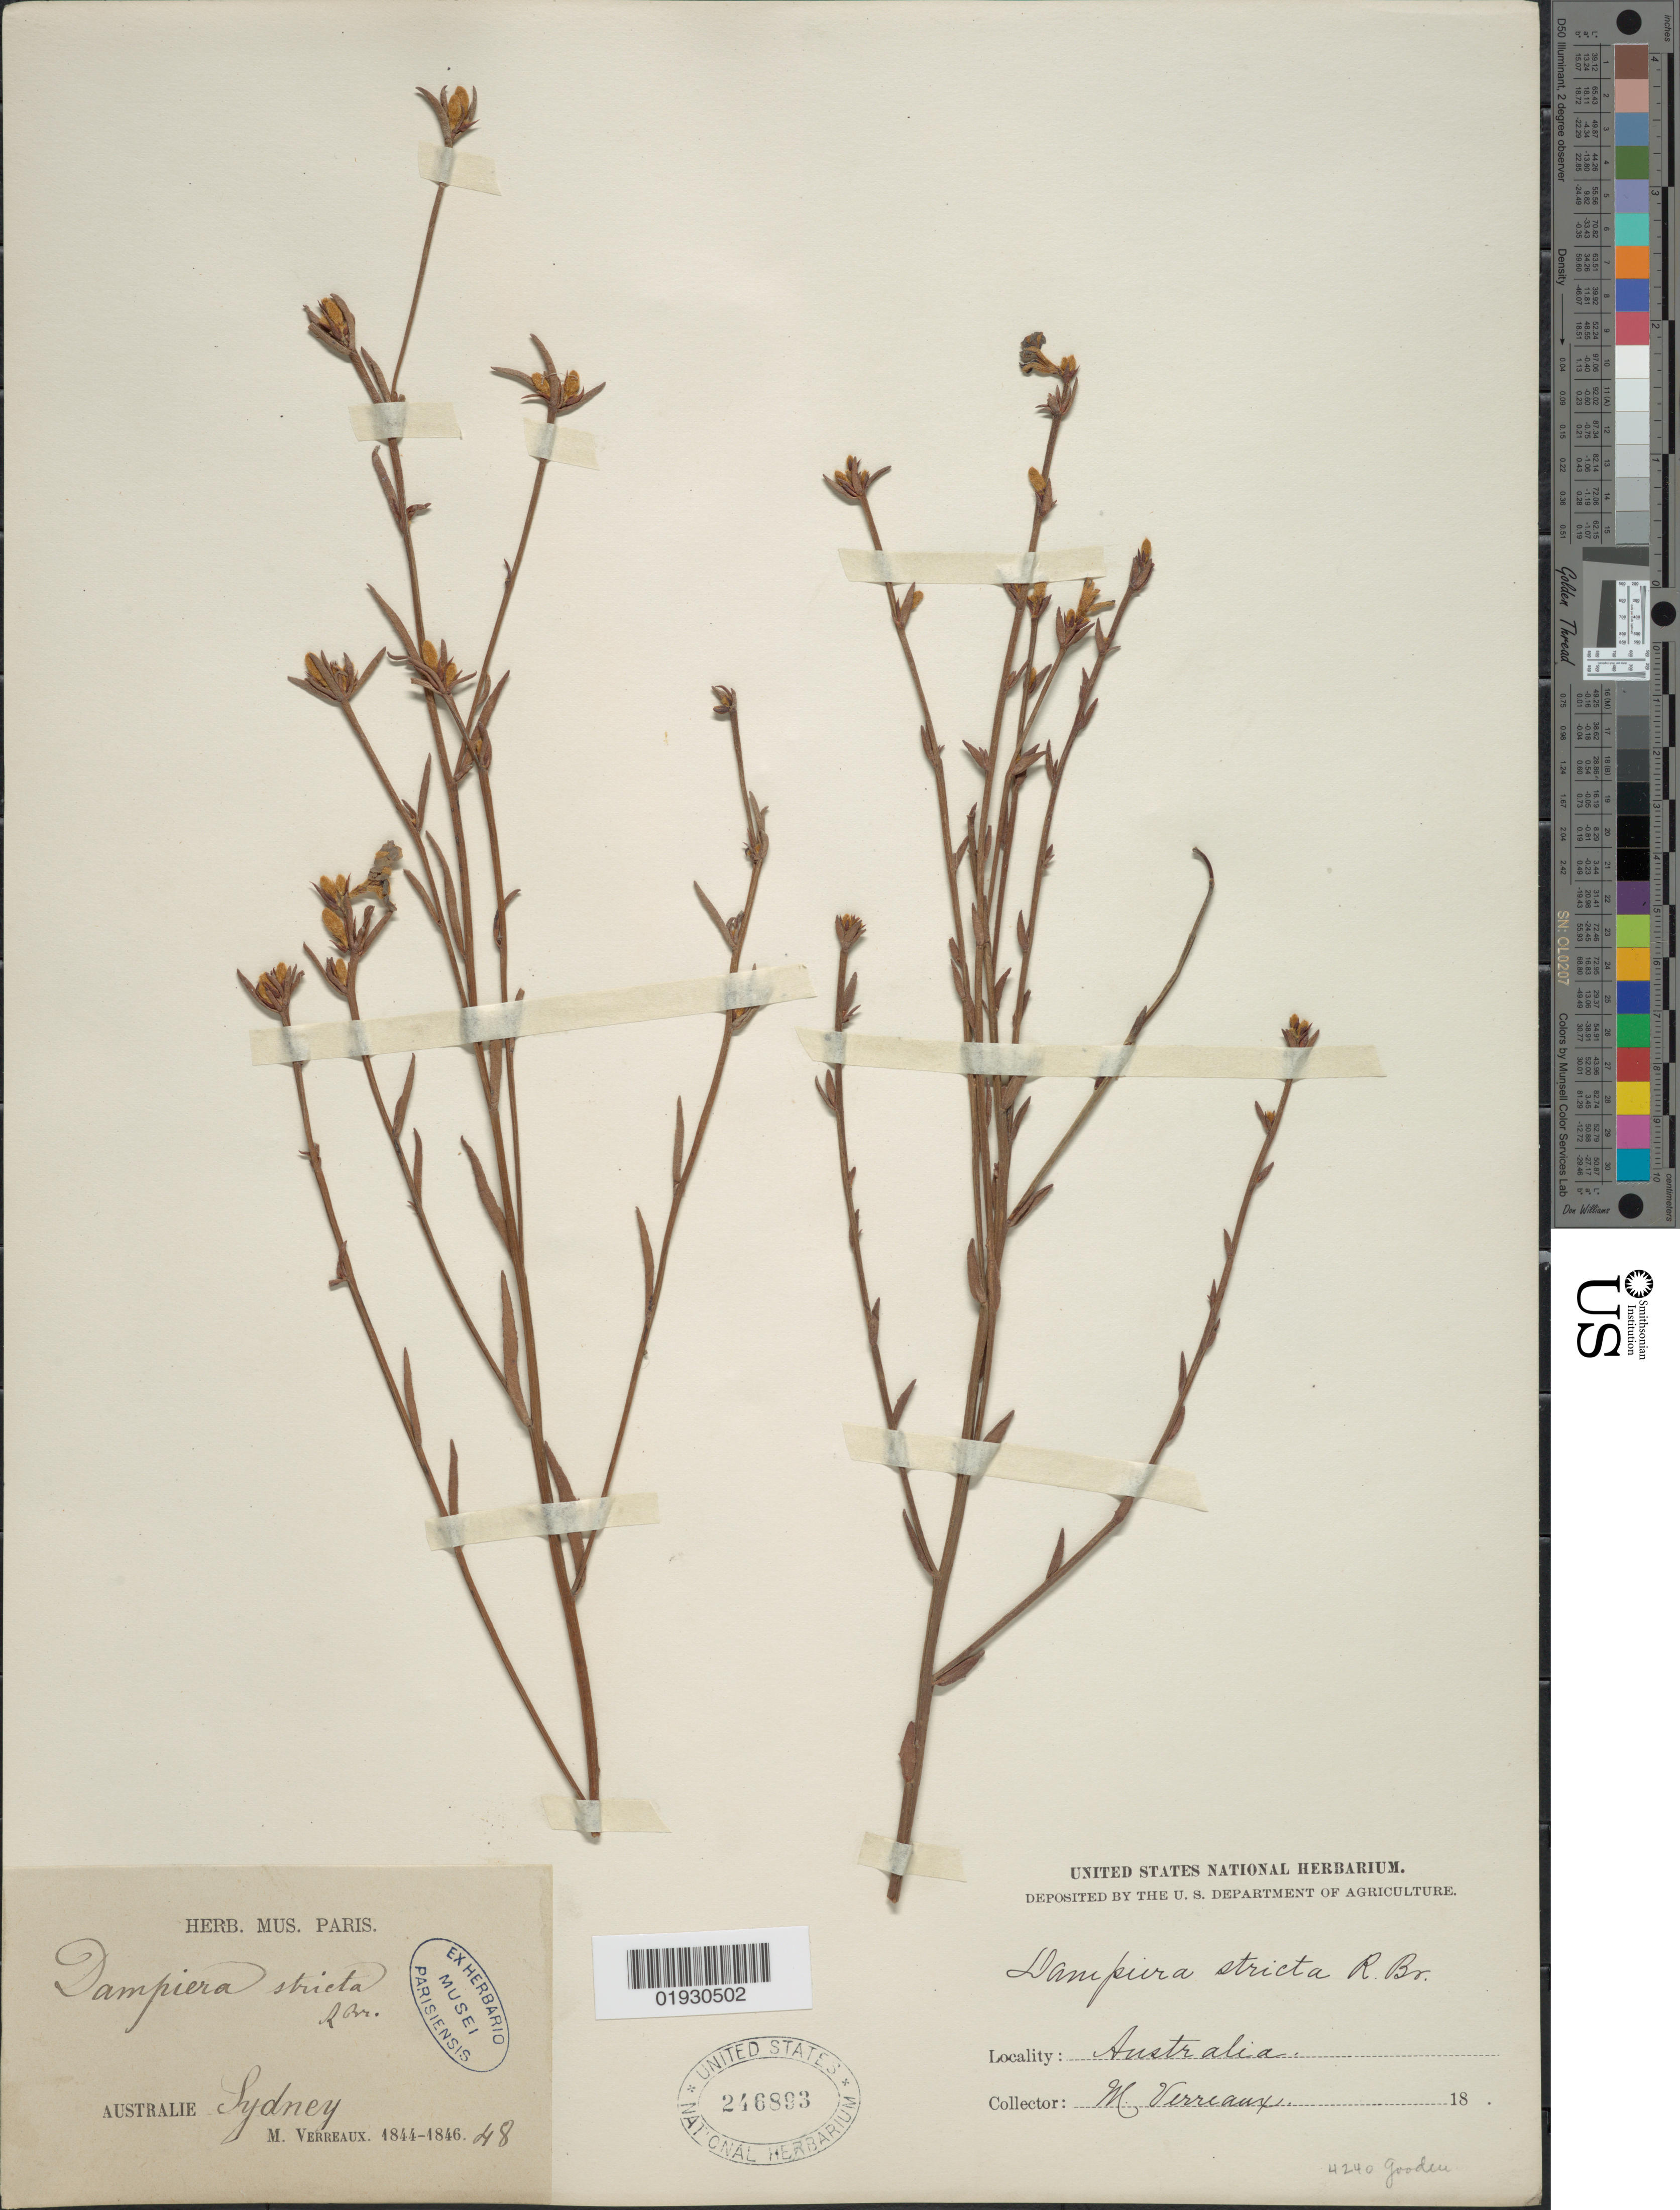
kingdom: Plantae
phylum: Tracheophyta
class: Magnoliopsida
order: Asterales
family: Goodeniaceae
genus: Dampiera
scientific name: Dampiera stricta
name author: (Sm.) R. Br.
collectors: M. Verreaux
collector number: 48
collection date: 1844/1846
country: Australia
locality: Sydney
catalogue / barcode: US 246893